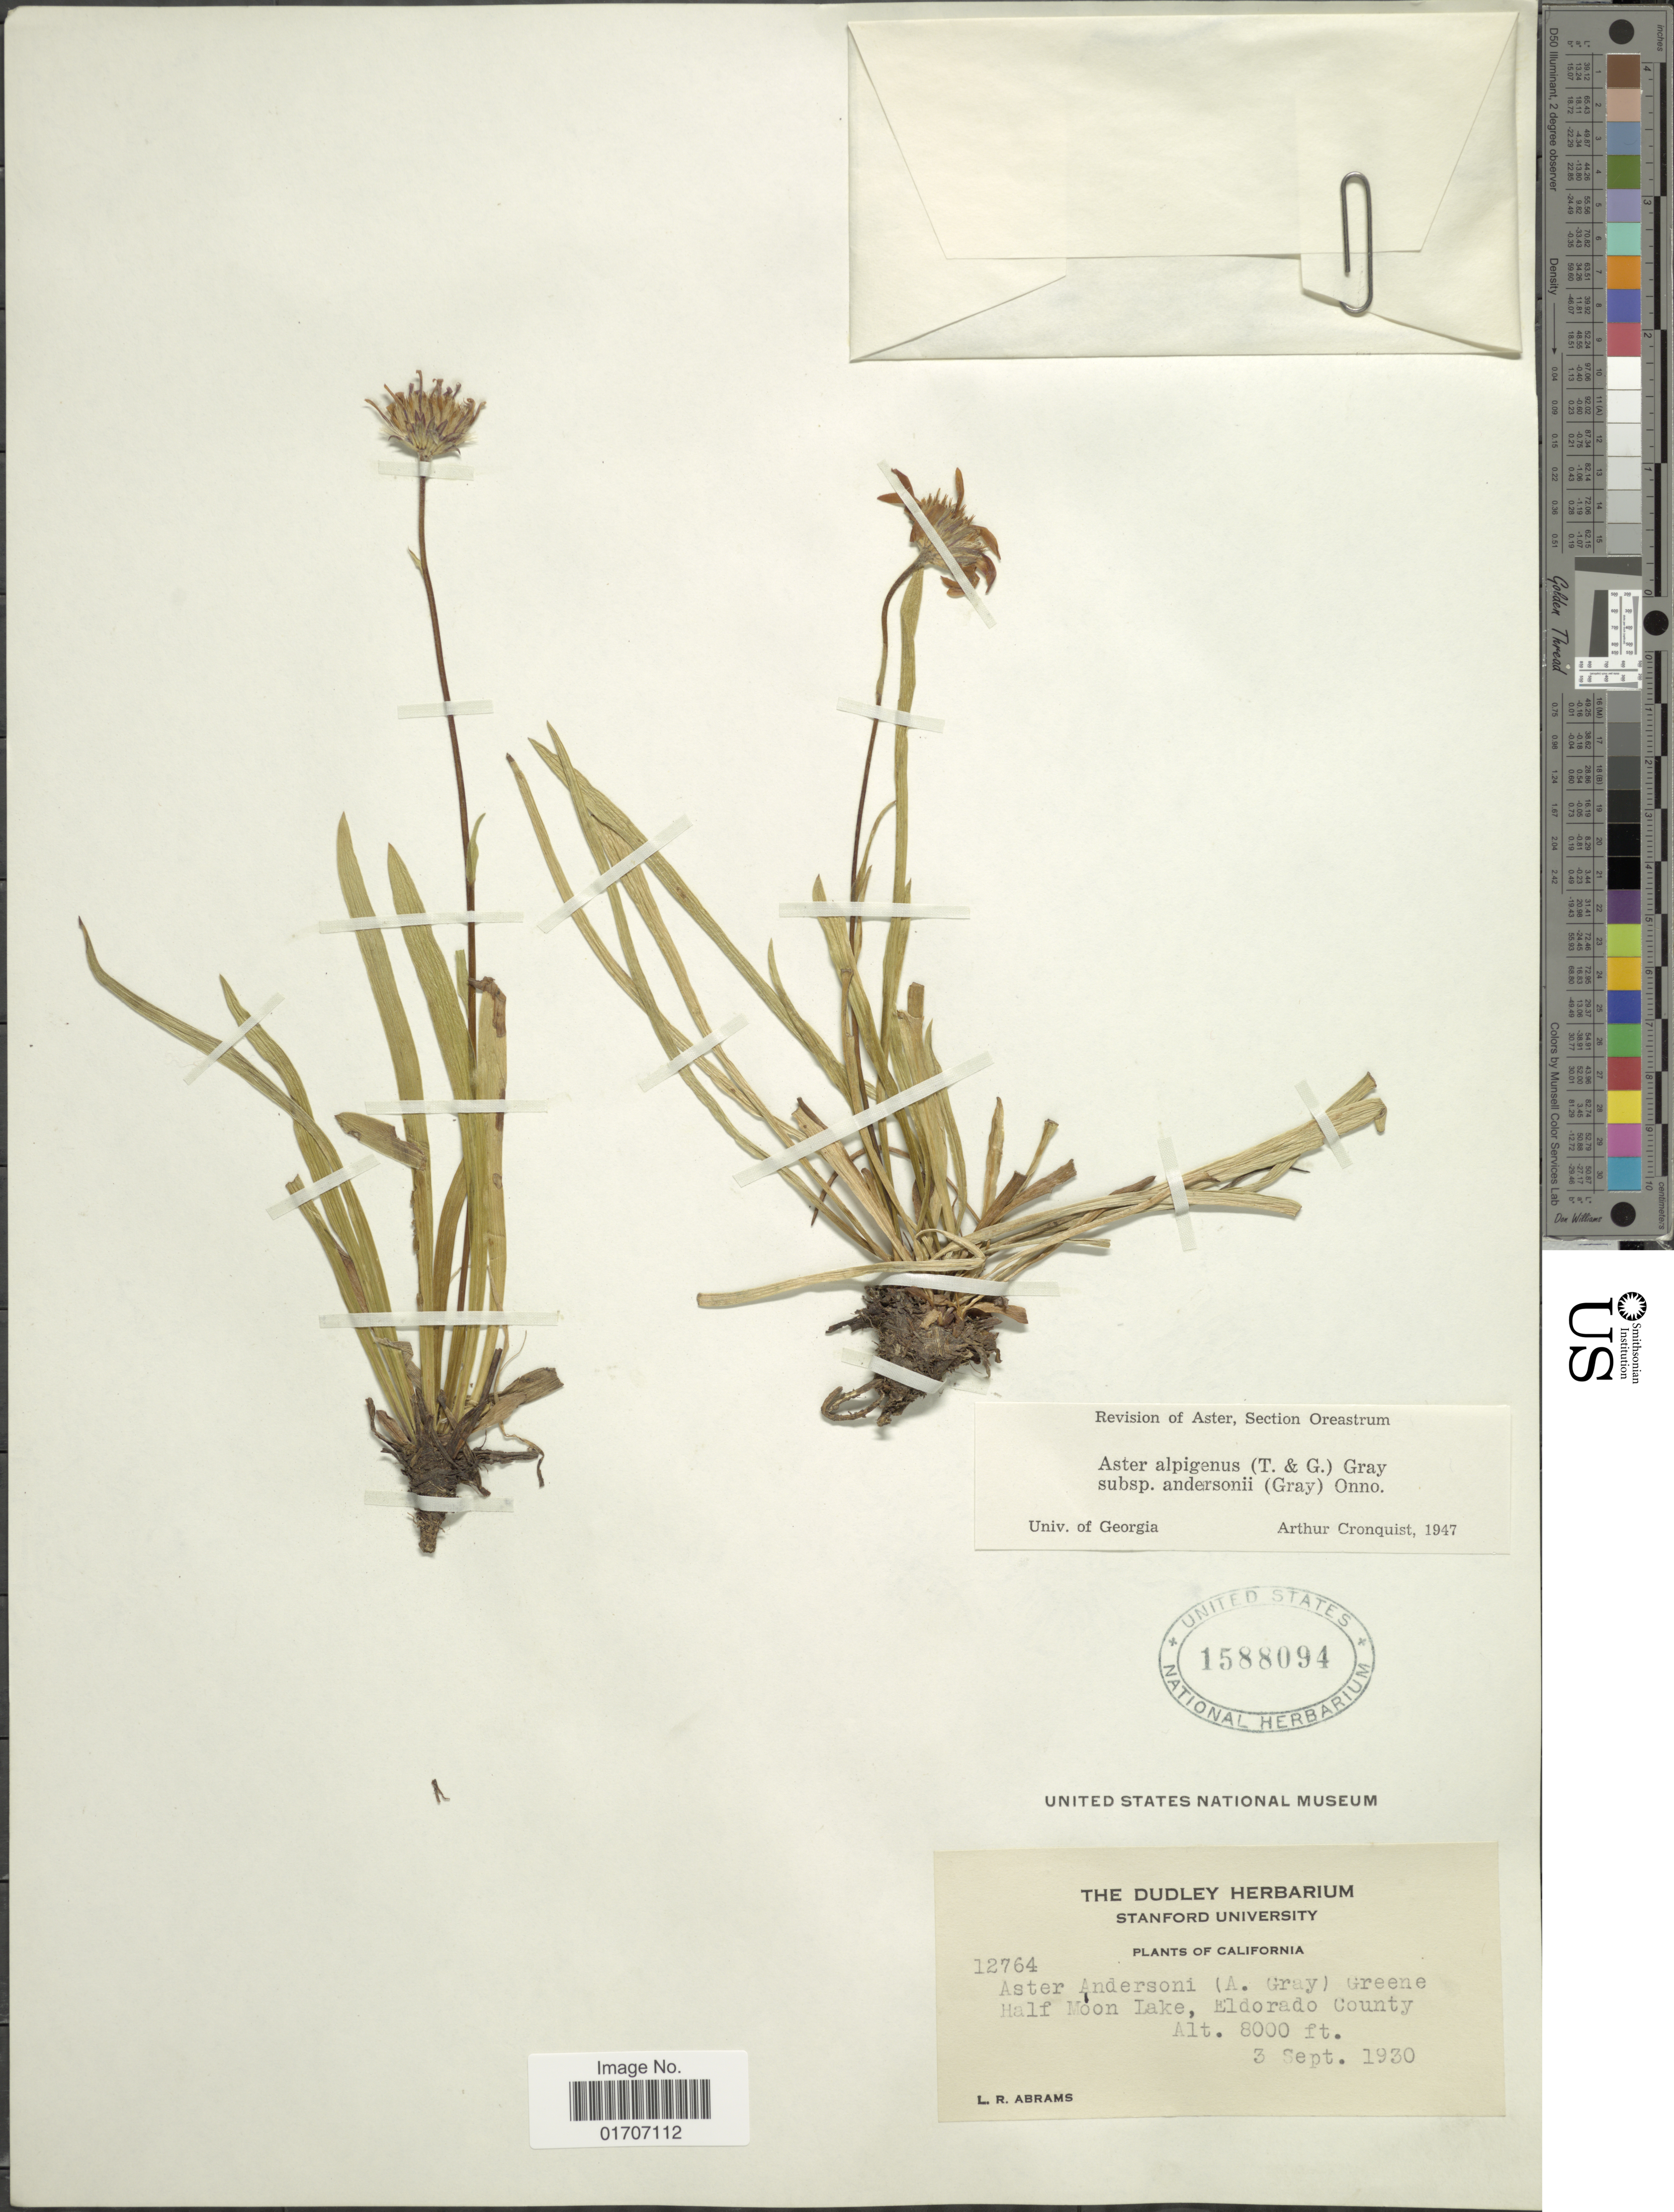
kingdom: Plantae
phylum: Tracheophyta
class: Magnoliopsida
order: Asterales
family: Asteraceae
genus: Oreostemma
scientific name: Oreostemma alpigenum var. andersonii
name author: (A. Gray) G.L. Nesom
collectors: L. Abrams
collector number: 12764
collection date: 1930-09-03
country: United States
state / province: California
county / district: El Dorado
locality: Half Moon Lake, Eldorado County.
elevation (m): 2438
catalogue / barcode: US 1588094